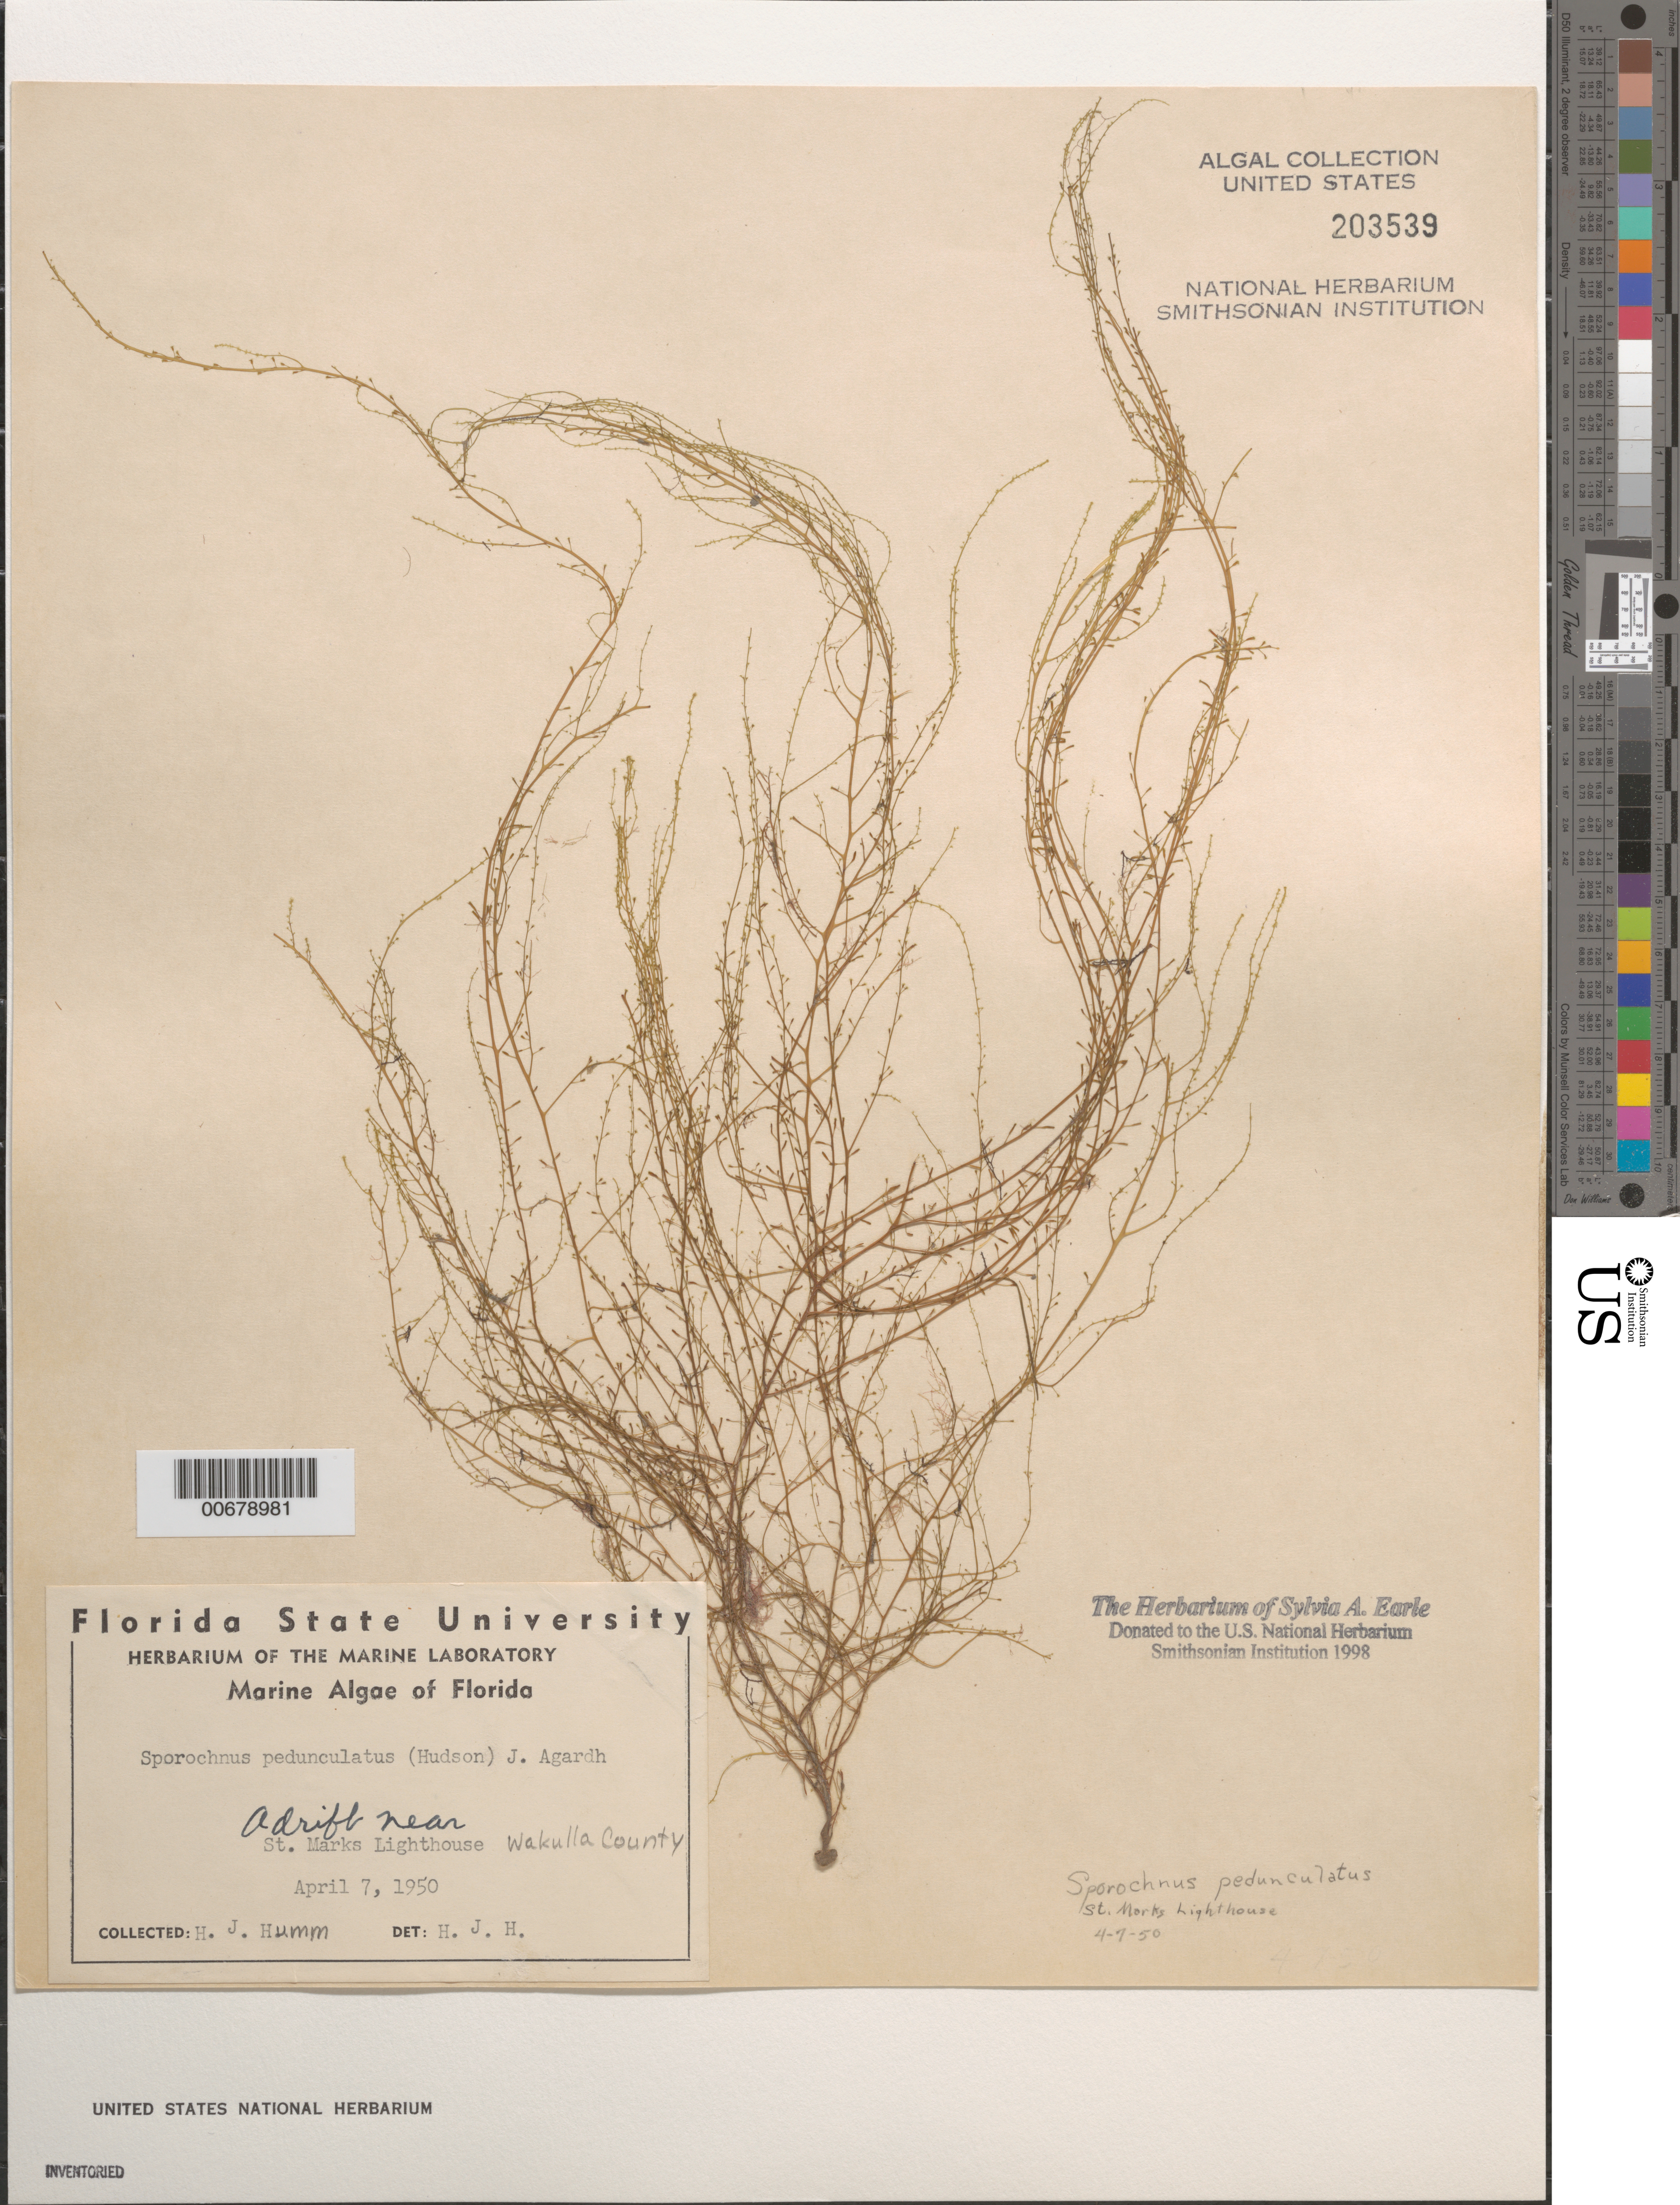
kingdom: Chromista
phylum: Ochrophyta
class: Phaeophyceae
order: Sporochnales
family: Sporochnaceae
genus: Sporochnus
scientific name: Sporochnus pedunculatus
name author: (Huds.) C. Agardh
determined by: Humm, Harold J.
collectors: H. J. Humm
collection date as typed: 07 Apr 1950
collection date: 1950-04-07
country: United States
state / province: Florida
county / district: Wakulla County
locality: St. Marks Lighthouse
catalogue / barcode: US 203539